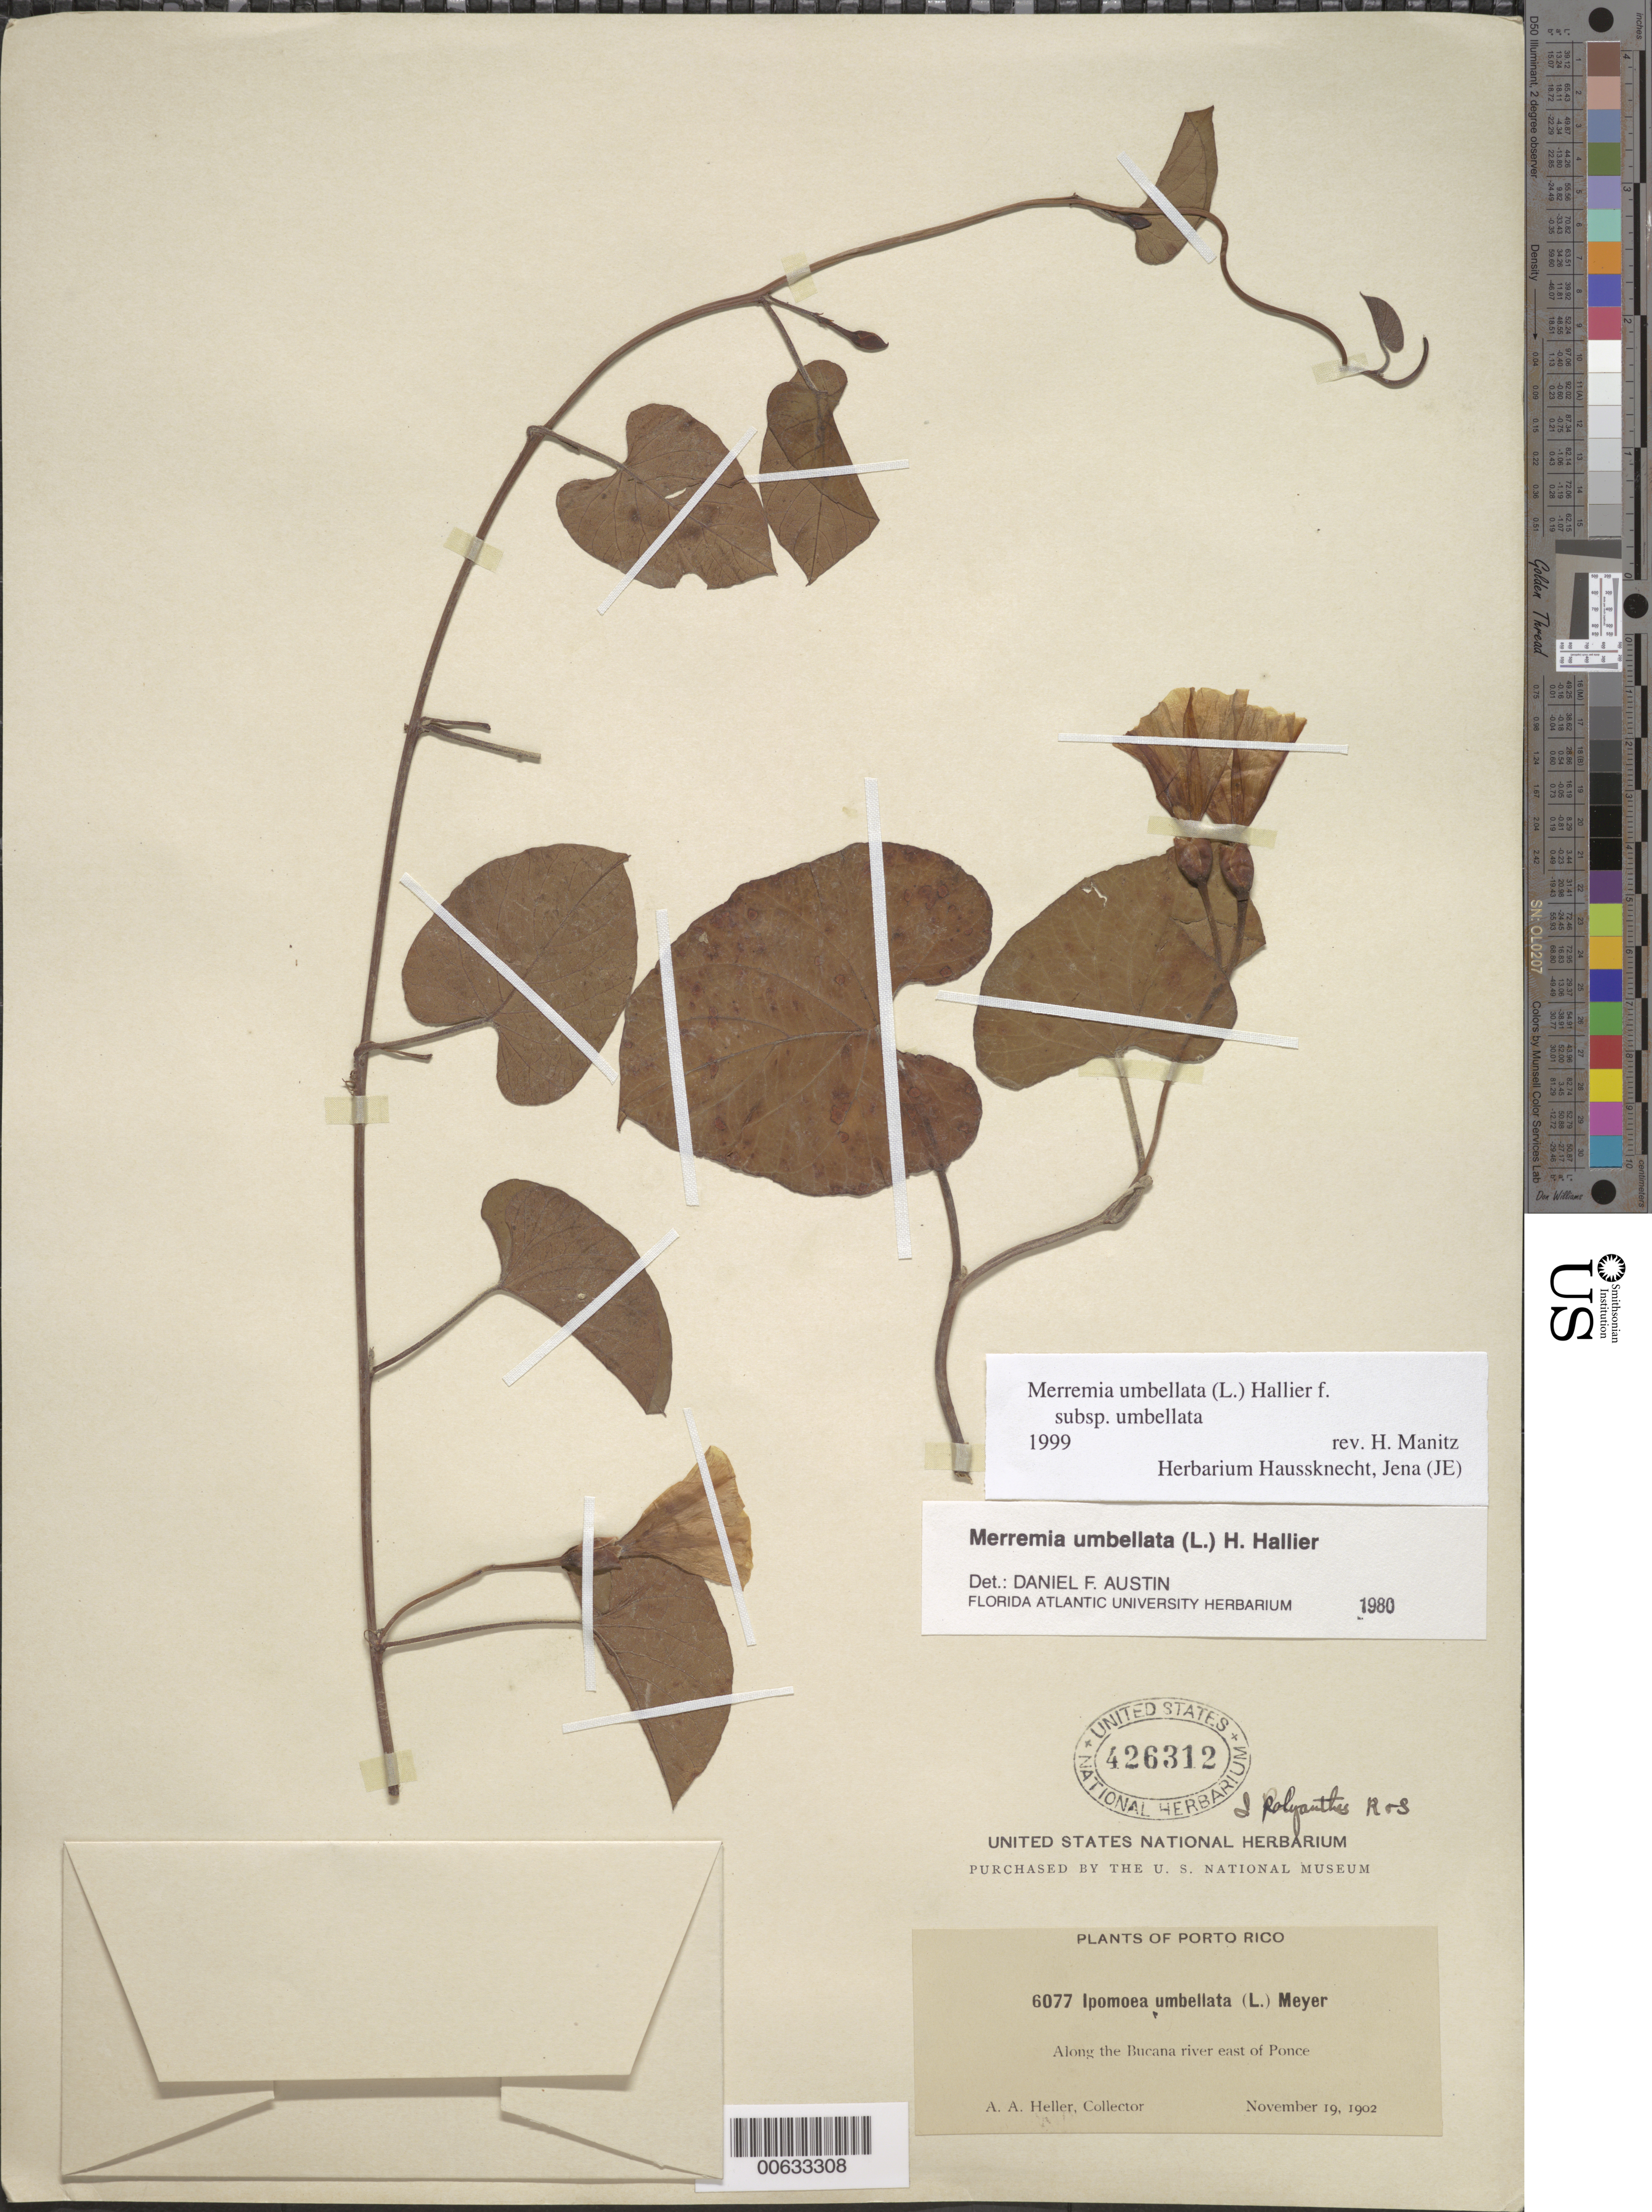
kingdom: Plantae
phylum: Tracheophyta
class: Magnoliopsida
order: Solanales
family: Convolvulaceae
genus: Camonea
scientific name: Camonea umbellata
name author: (L.) A. R. Simões & Staples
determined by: Strong, Mark T., (BOT), Smithsonian Institution - National Museum of Natural History (UNITED STATES)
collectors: A. A. Heller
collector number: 6077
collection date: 1902-11-19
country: Puerto Rico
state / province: Ponce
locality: Porto Rico, Along the Bucana river east of Ponce.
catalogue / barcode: US 426312